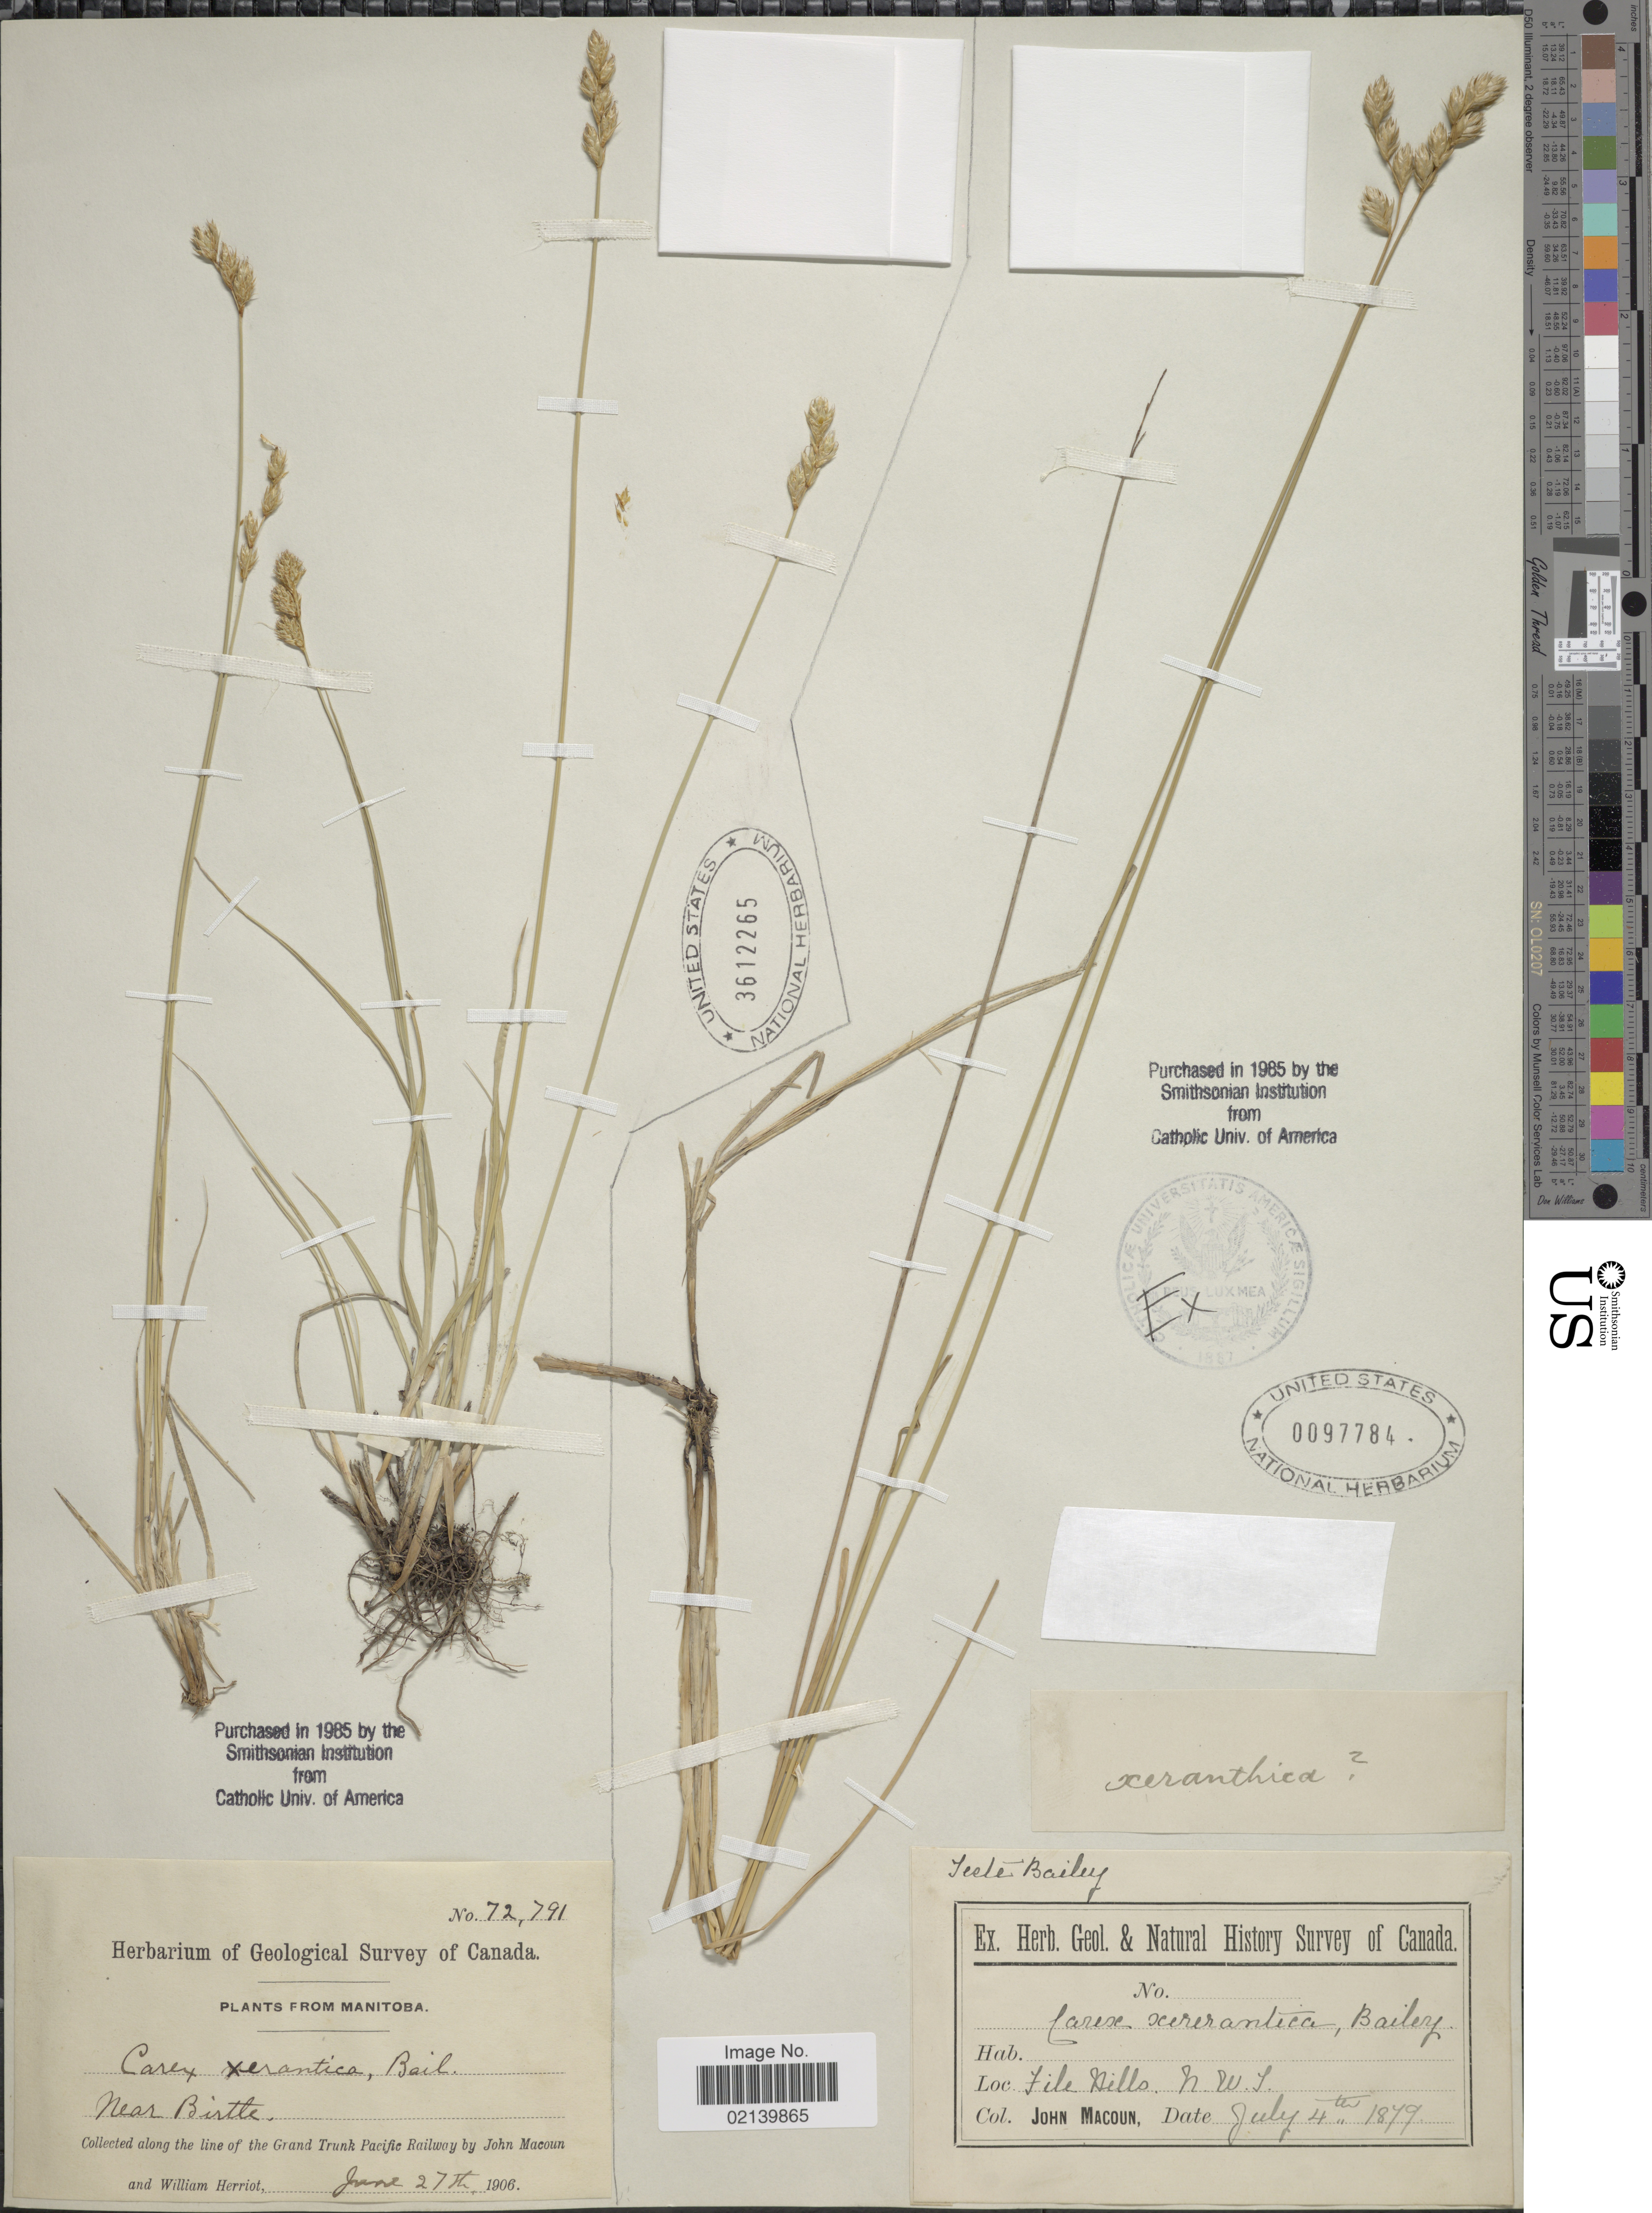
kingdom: Plantae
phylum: Tracheophyta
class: Liliopsida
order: Poales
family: Cyperaceae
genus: Carex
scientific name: Carex xerantica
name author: L.H. Bailey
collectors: J. Macoun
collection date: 1879-07-04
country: Canada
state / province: Northwest Territories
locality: File Hills, N.W.T.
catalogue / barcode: US 97784